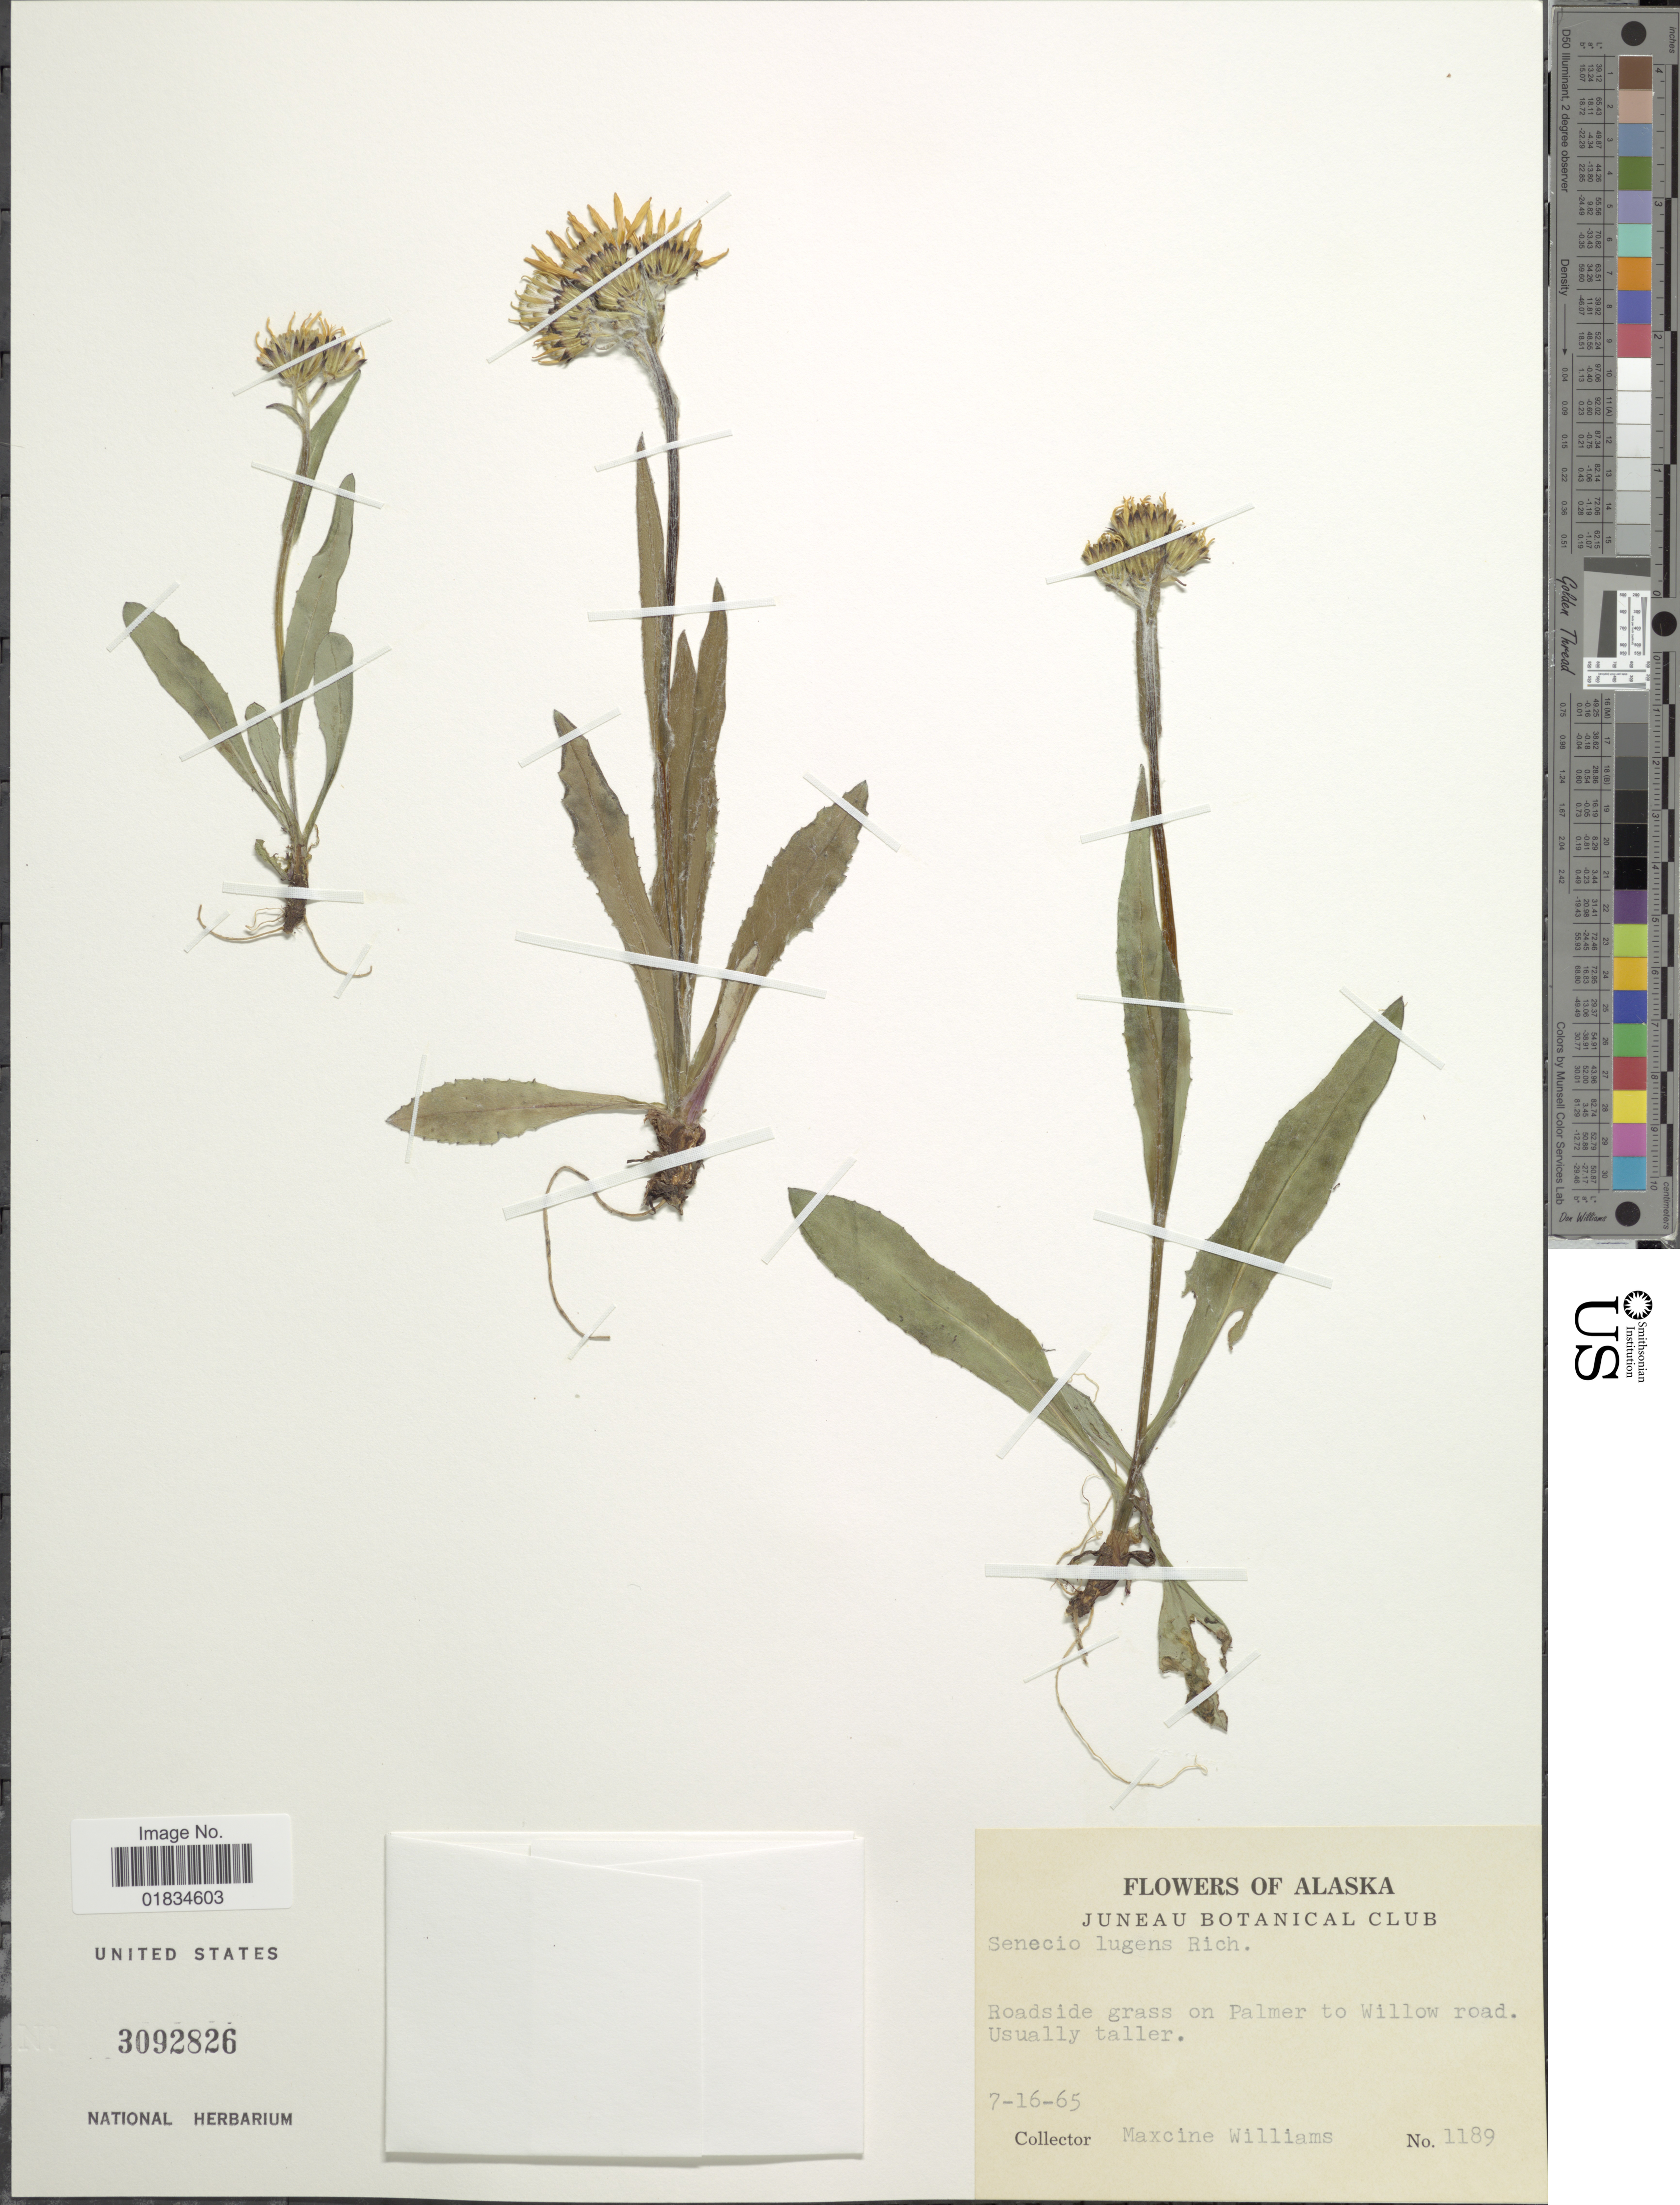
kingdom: Plantae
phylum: Tracheophyta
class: Magnoliopsida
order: Asterales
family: Asteraceae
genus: Senecio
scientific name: Senecio lugens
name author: Richardson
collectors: Mr. Williams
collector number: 1189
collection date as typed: Transcribed d/m/y: 16/7/65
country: United States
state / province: Alaska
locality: On Palmer to Willow road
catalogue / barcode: US 3092826